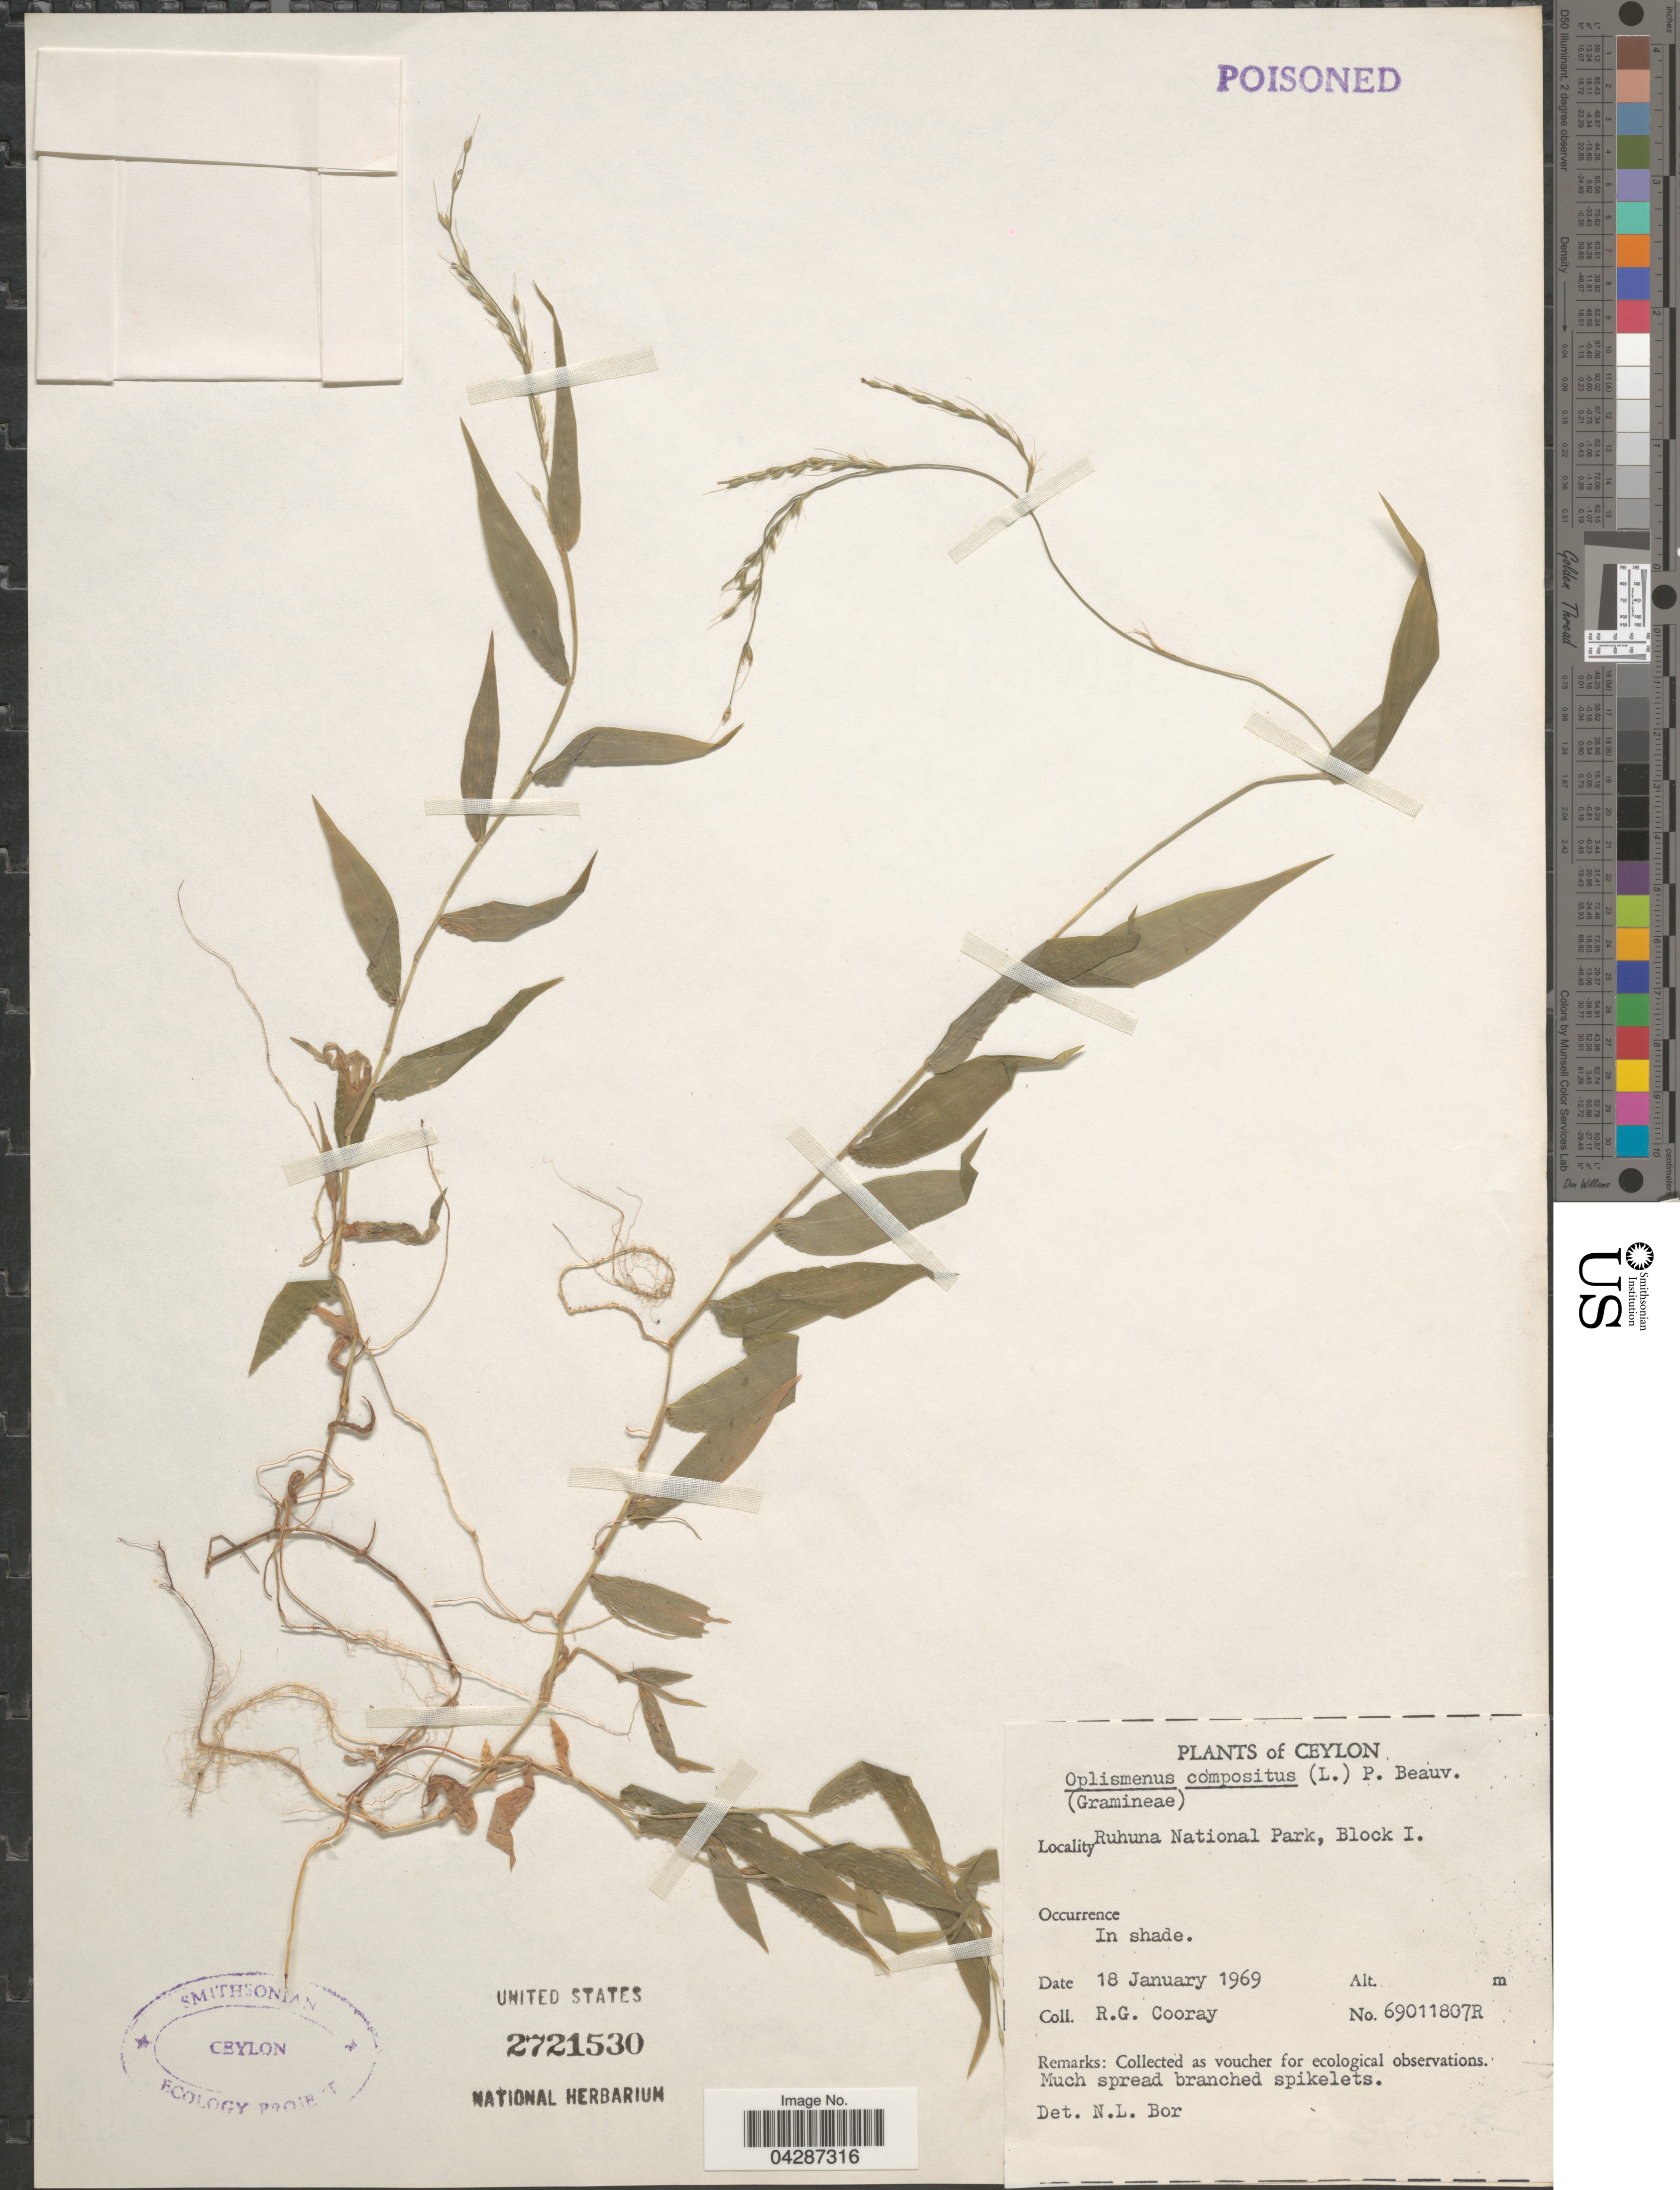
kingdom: Plantae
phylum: Tracheophyta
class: Liliopsida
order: Poales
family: Poaceae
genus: Oplismenus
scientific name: Oplismenus compositus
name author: (L.) P. Beauv.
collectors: R. Cooray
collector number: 69011807R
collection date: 1969-01-18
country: Sri Lanka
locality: Ceylon. Ruhuna National Park, Block 1.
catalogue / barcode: US 2721530